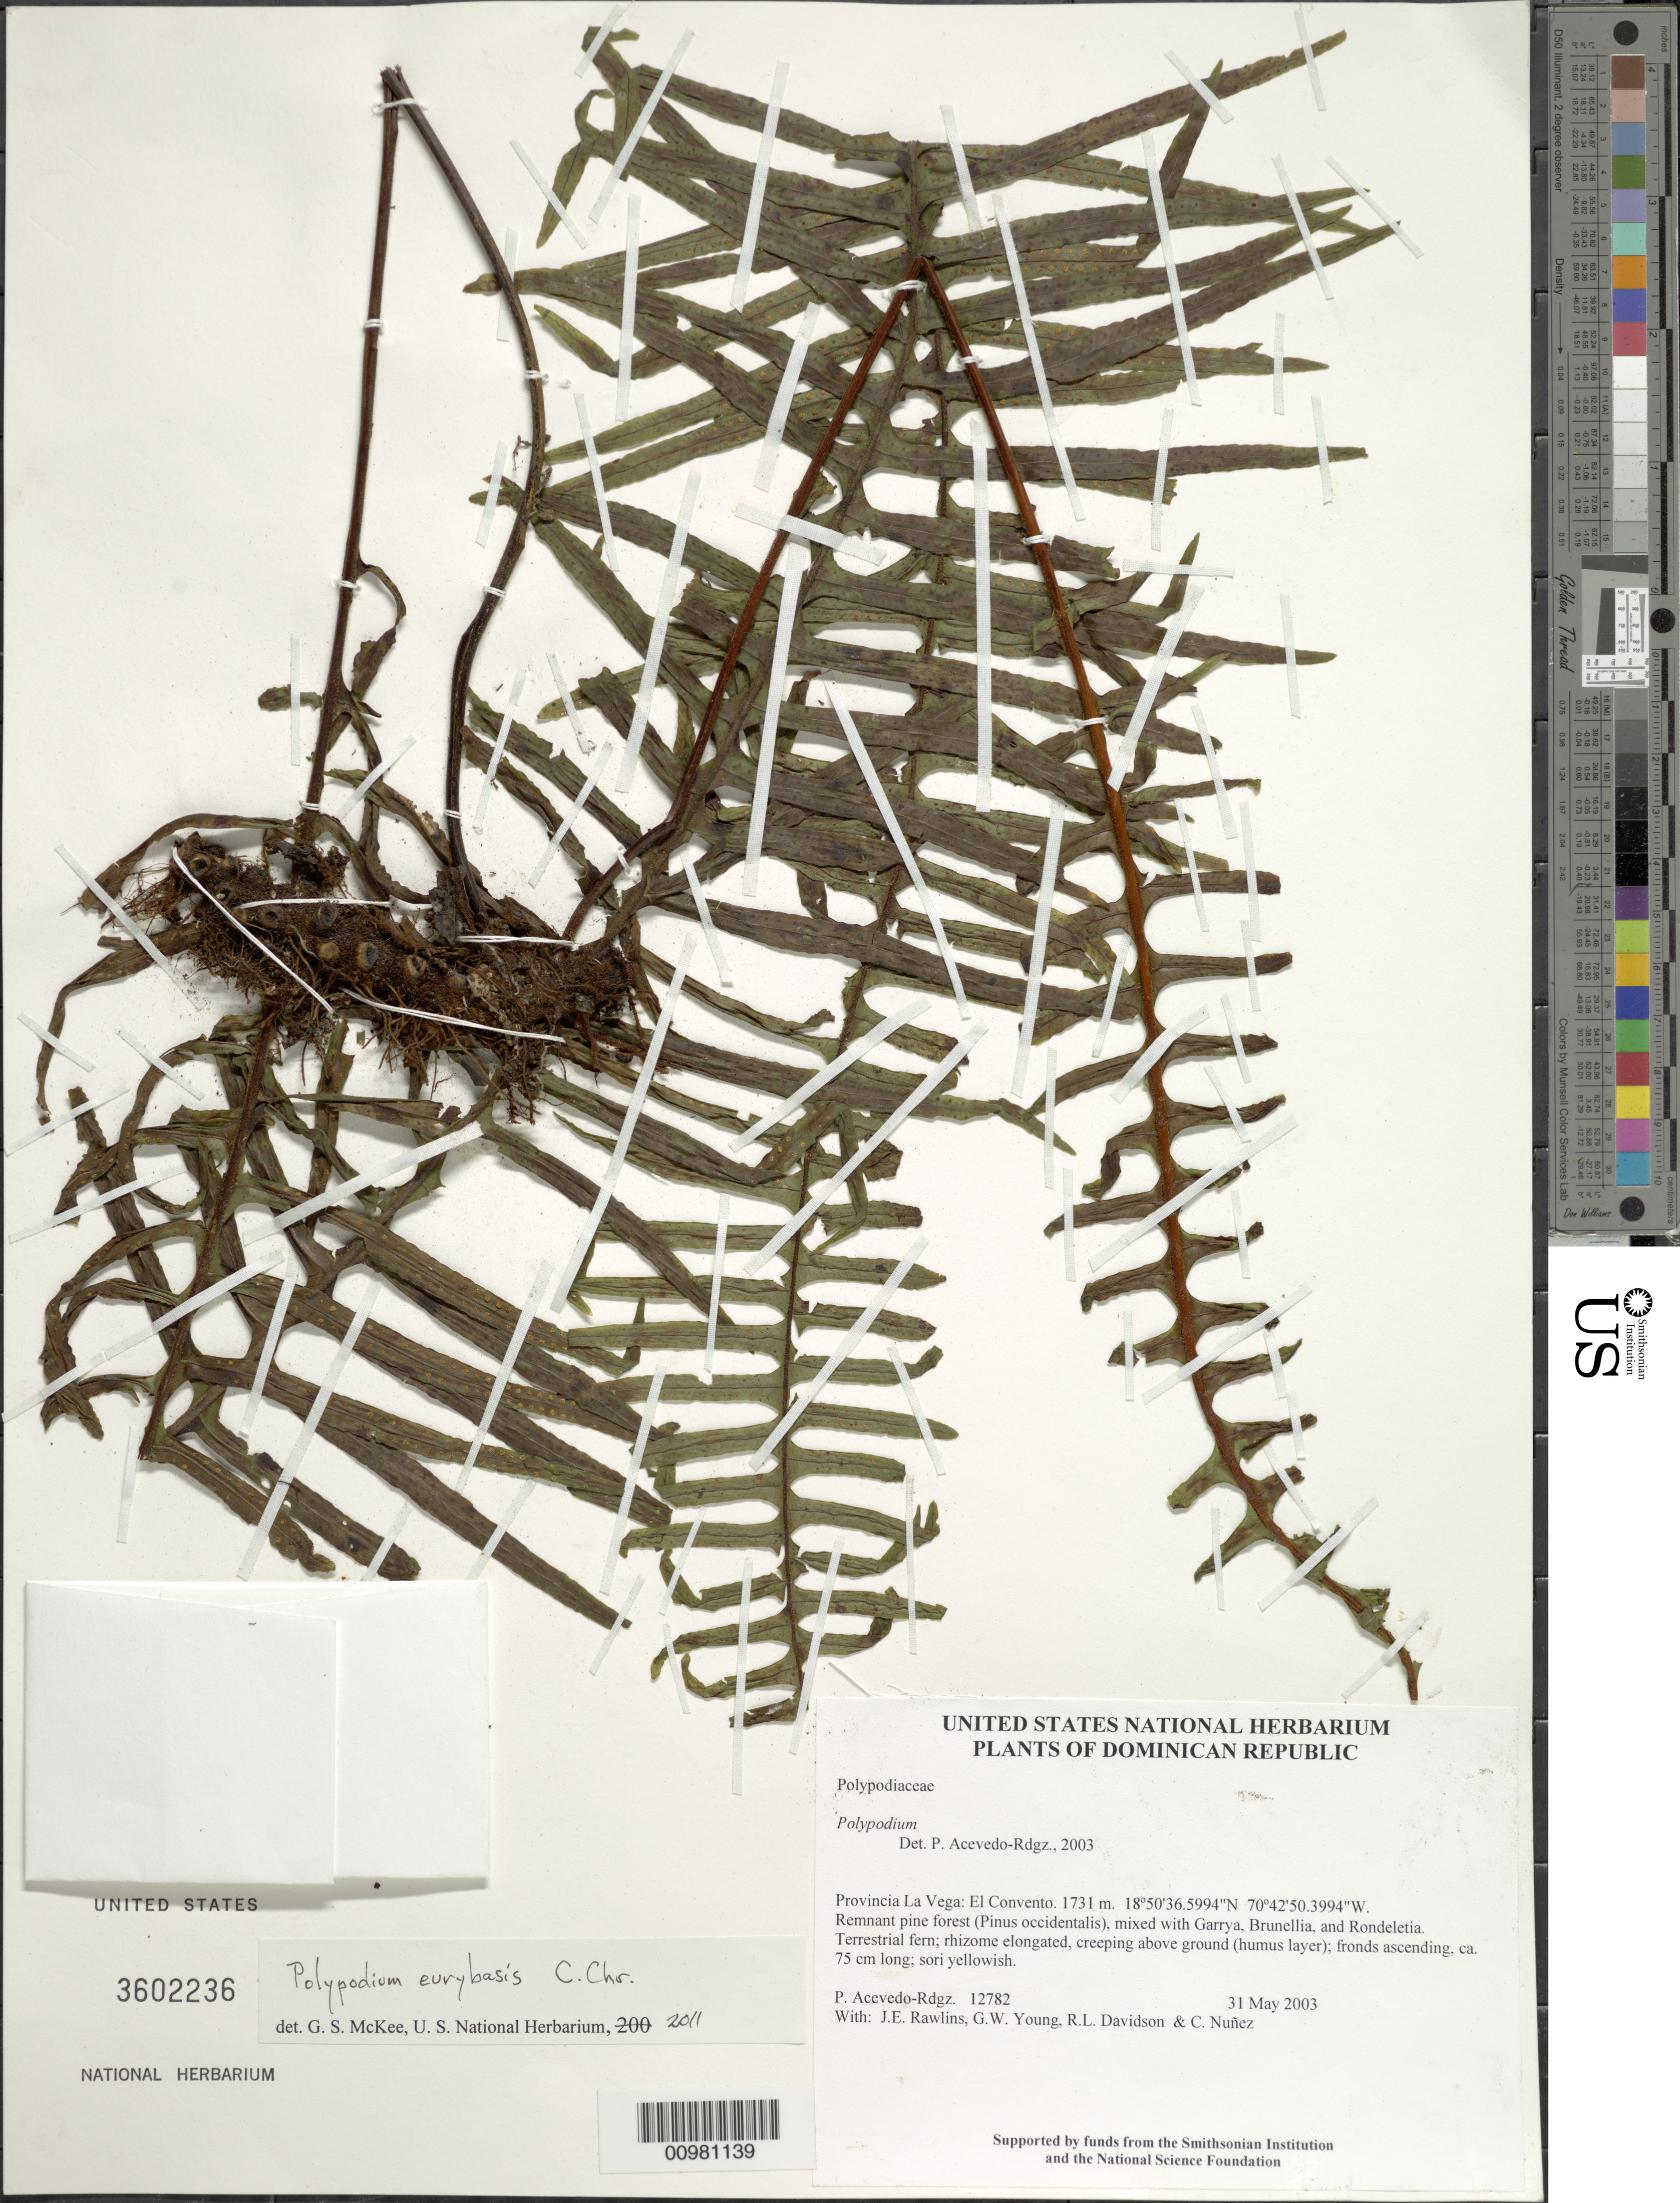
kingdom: Plantae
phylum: Tracheophyta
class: Polypodiopsida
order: Polypodiales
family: Polypodiaceae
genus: Pecluma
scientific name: Pecluma eurybasis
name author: (C. Chr.) M.G. Price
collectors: P. Acevedo-Rodr., J. Rawlins, G. Young, R. Davidson & C. Nunez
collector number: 12782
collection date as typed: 31 May 2003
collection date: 2003-05-31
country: Dominican Republic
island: Hispaniola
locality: Provincia La Vega: El Convento.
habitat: Remnant pine forest (Pinus occidentalis), mixed with Garrya, Brunellia, and Rondeletia.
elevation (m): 1731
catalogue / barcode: US 3602236